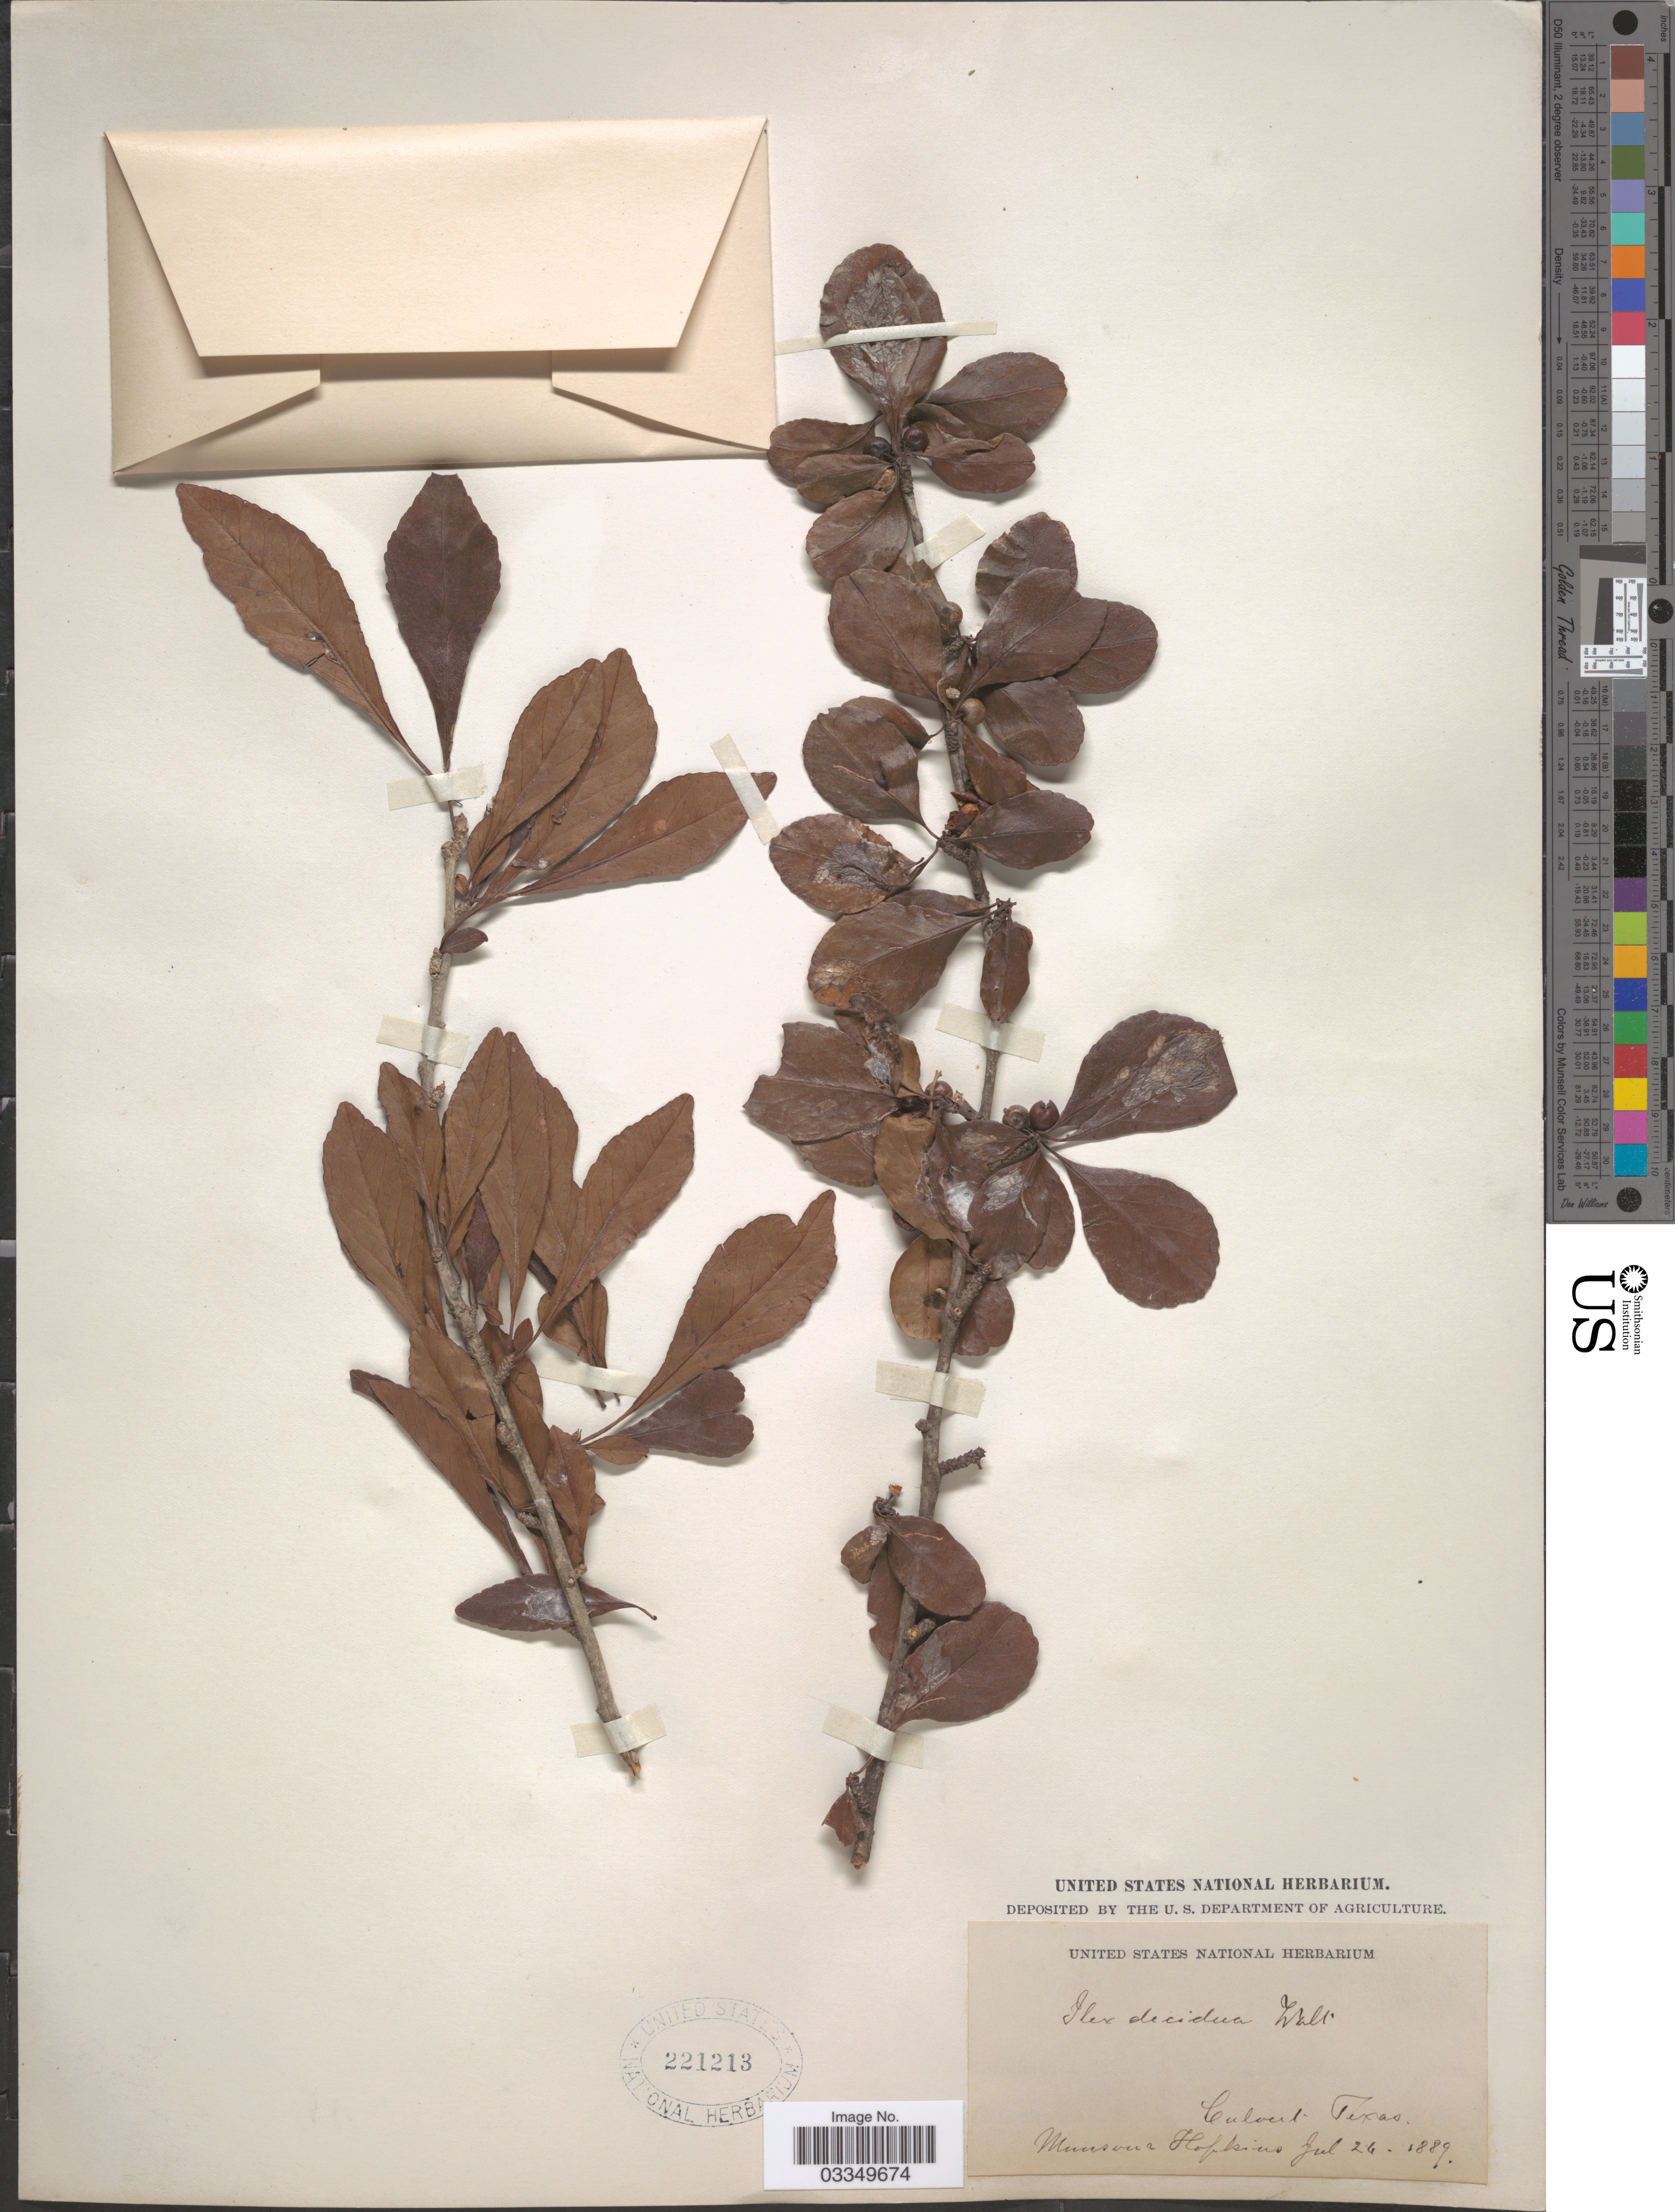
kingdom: Plantae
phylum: Tracheophyta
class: Magnoliopsida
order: Aquifoliales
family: Aquifoliaceae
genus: Ilex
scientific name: Ilex decidua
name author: Walter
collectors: -. Munson & -- Hopkins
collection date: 1889-07-24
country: United States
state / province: Texas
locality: Culvert.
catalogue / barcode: US 221213